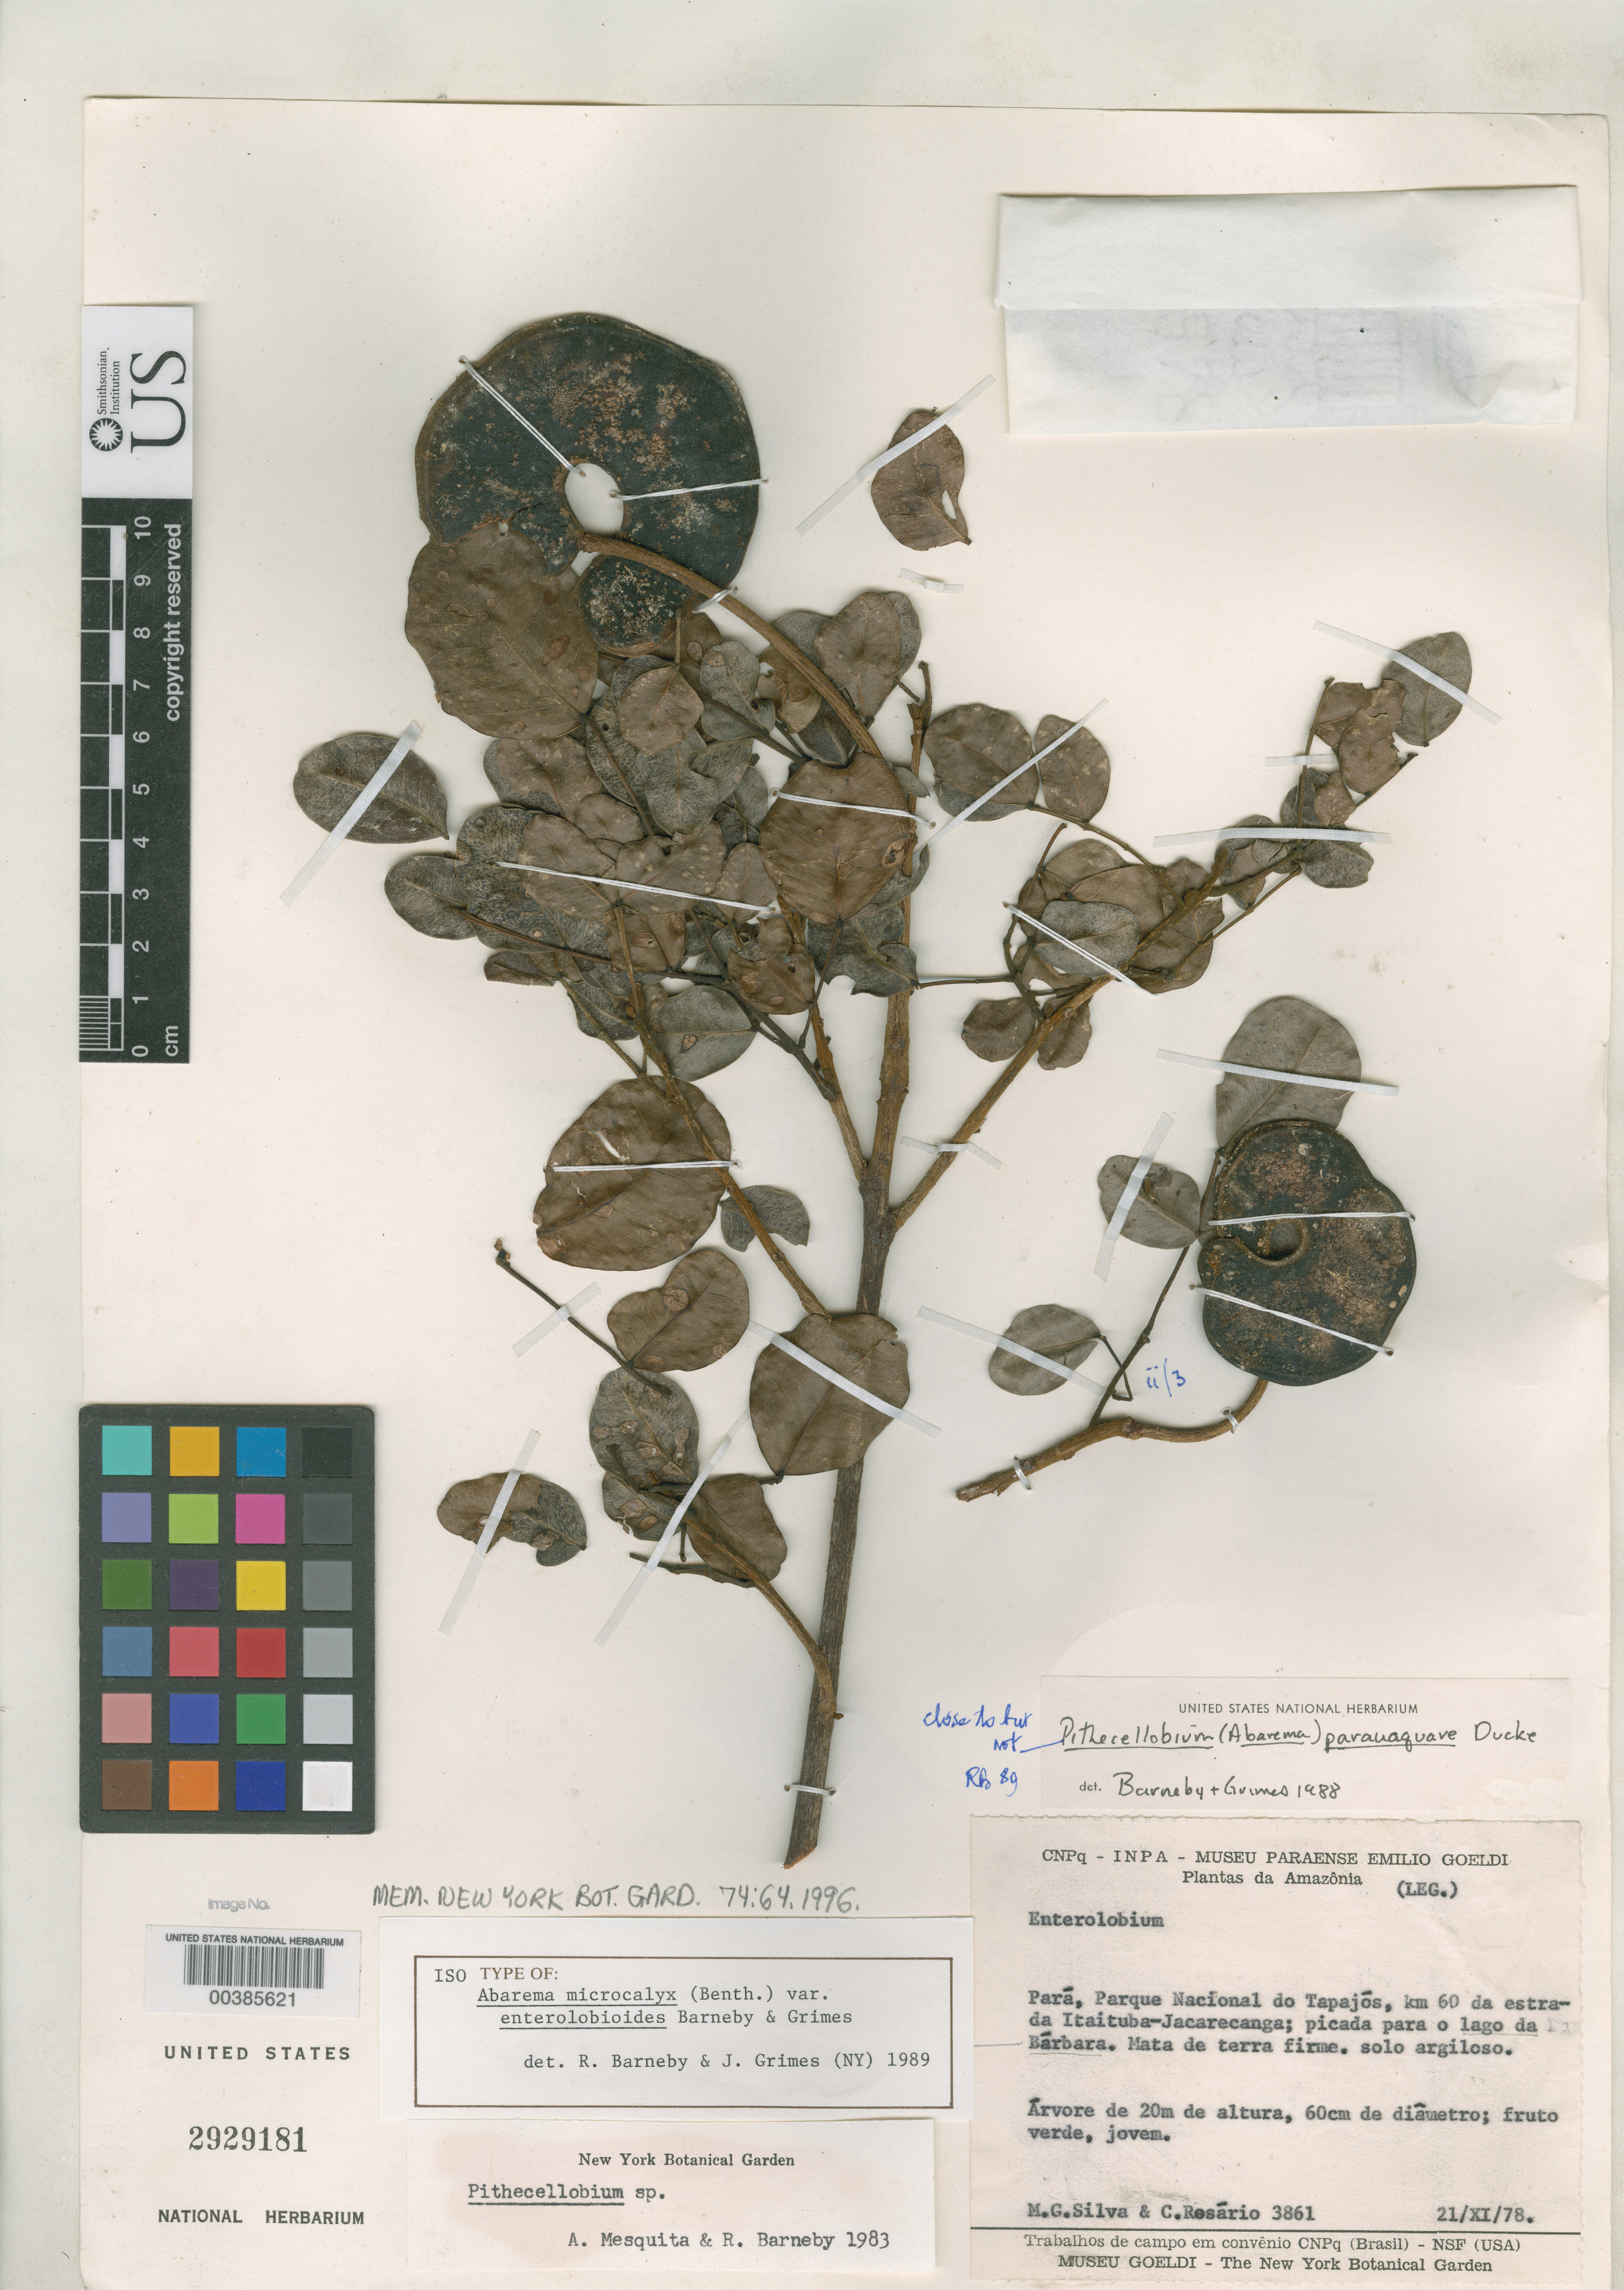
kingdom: Plantae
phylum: Tracheophyta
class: Magnoliopsida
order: Fabales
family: Fabaceae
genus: Abarema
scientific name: Abarema microcalyx var. enterolobioides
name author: Barneby & J.W. Grimes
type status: Isotype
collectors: M. G. Silva & C. S. Rosário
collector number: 3861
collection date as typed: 21 Nov 1978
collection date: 1978-11-21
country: Brazil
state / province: Pará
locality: Parque Nacional do Tapajos, km 60 da estrada Itaituba-Jacarecanga, Picada o Lago da Barbara.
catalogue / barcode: US 2929181